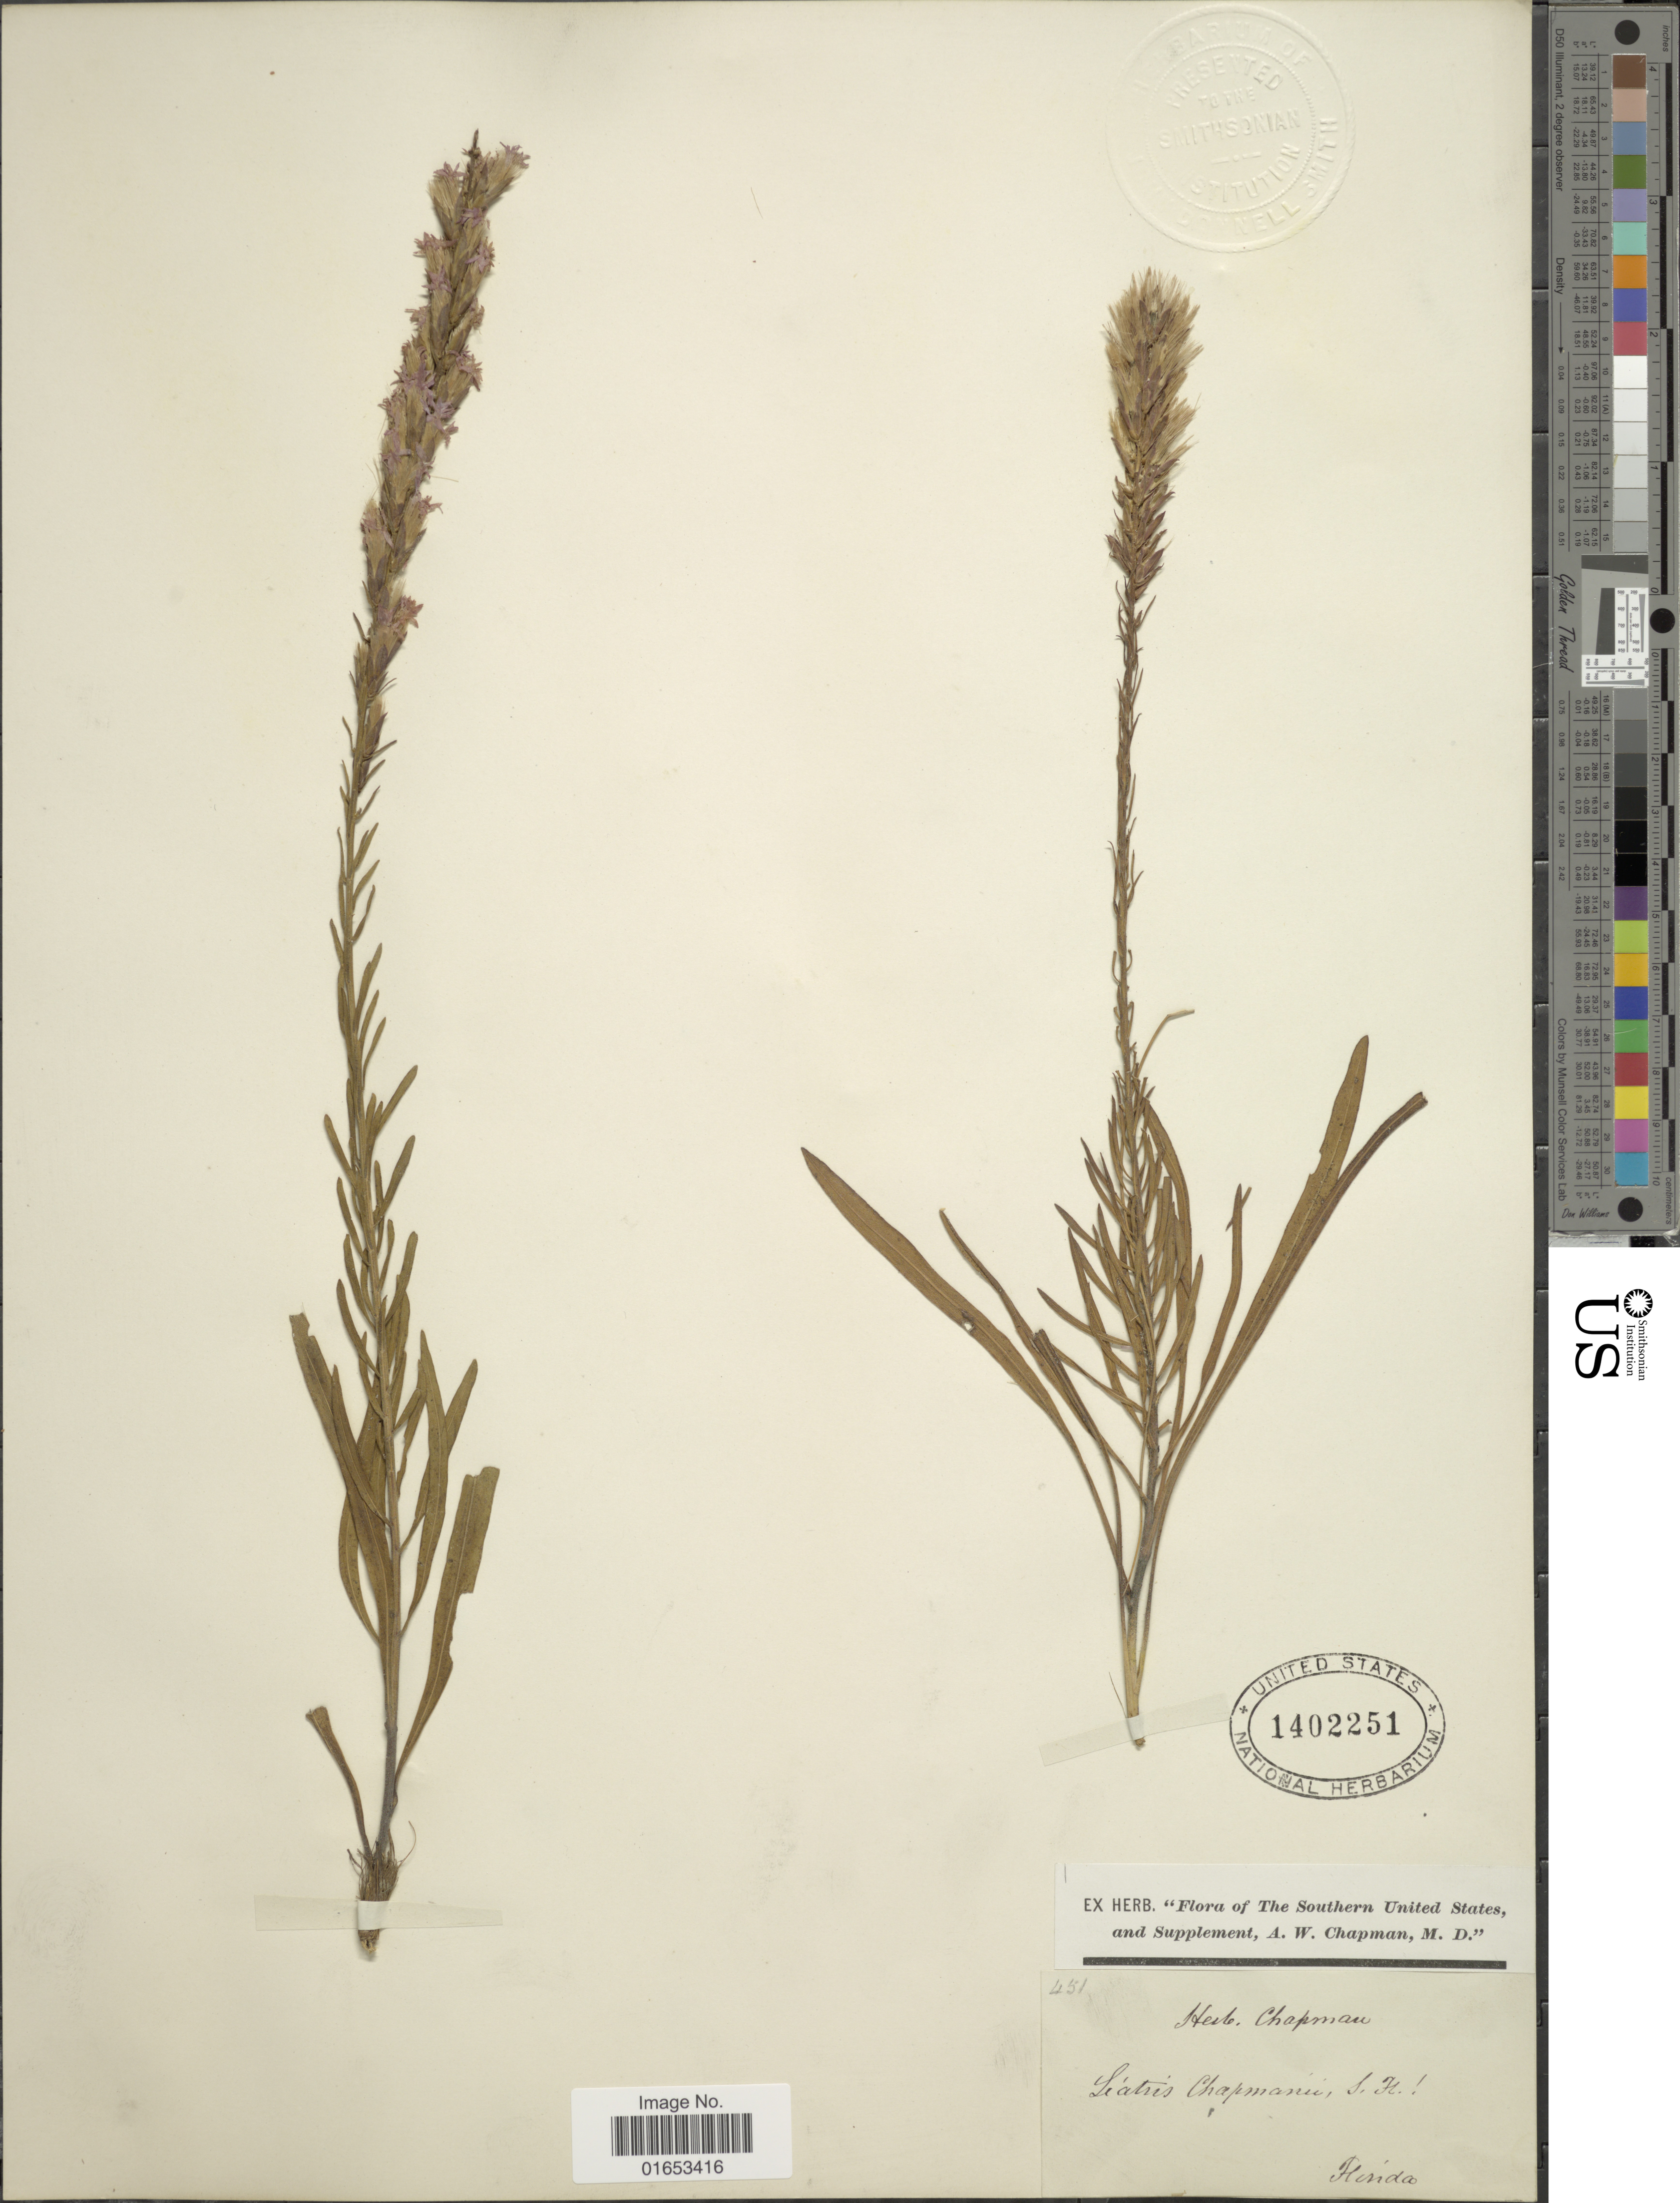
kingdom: Plantae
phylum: Tracheophyta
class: Magnoliopsida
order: Asterales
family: Asteraceae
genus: Liatris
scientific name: Liatris chapmanii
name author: Torr. & A. Gray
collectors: A. W. Chapman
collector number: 451*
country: United States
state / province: Florida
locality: The Southern United States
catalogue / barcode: US 1402251